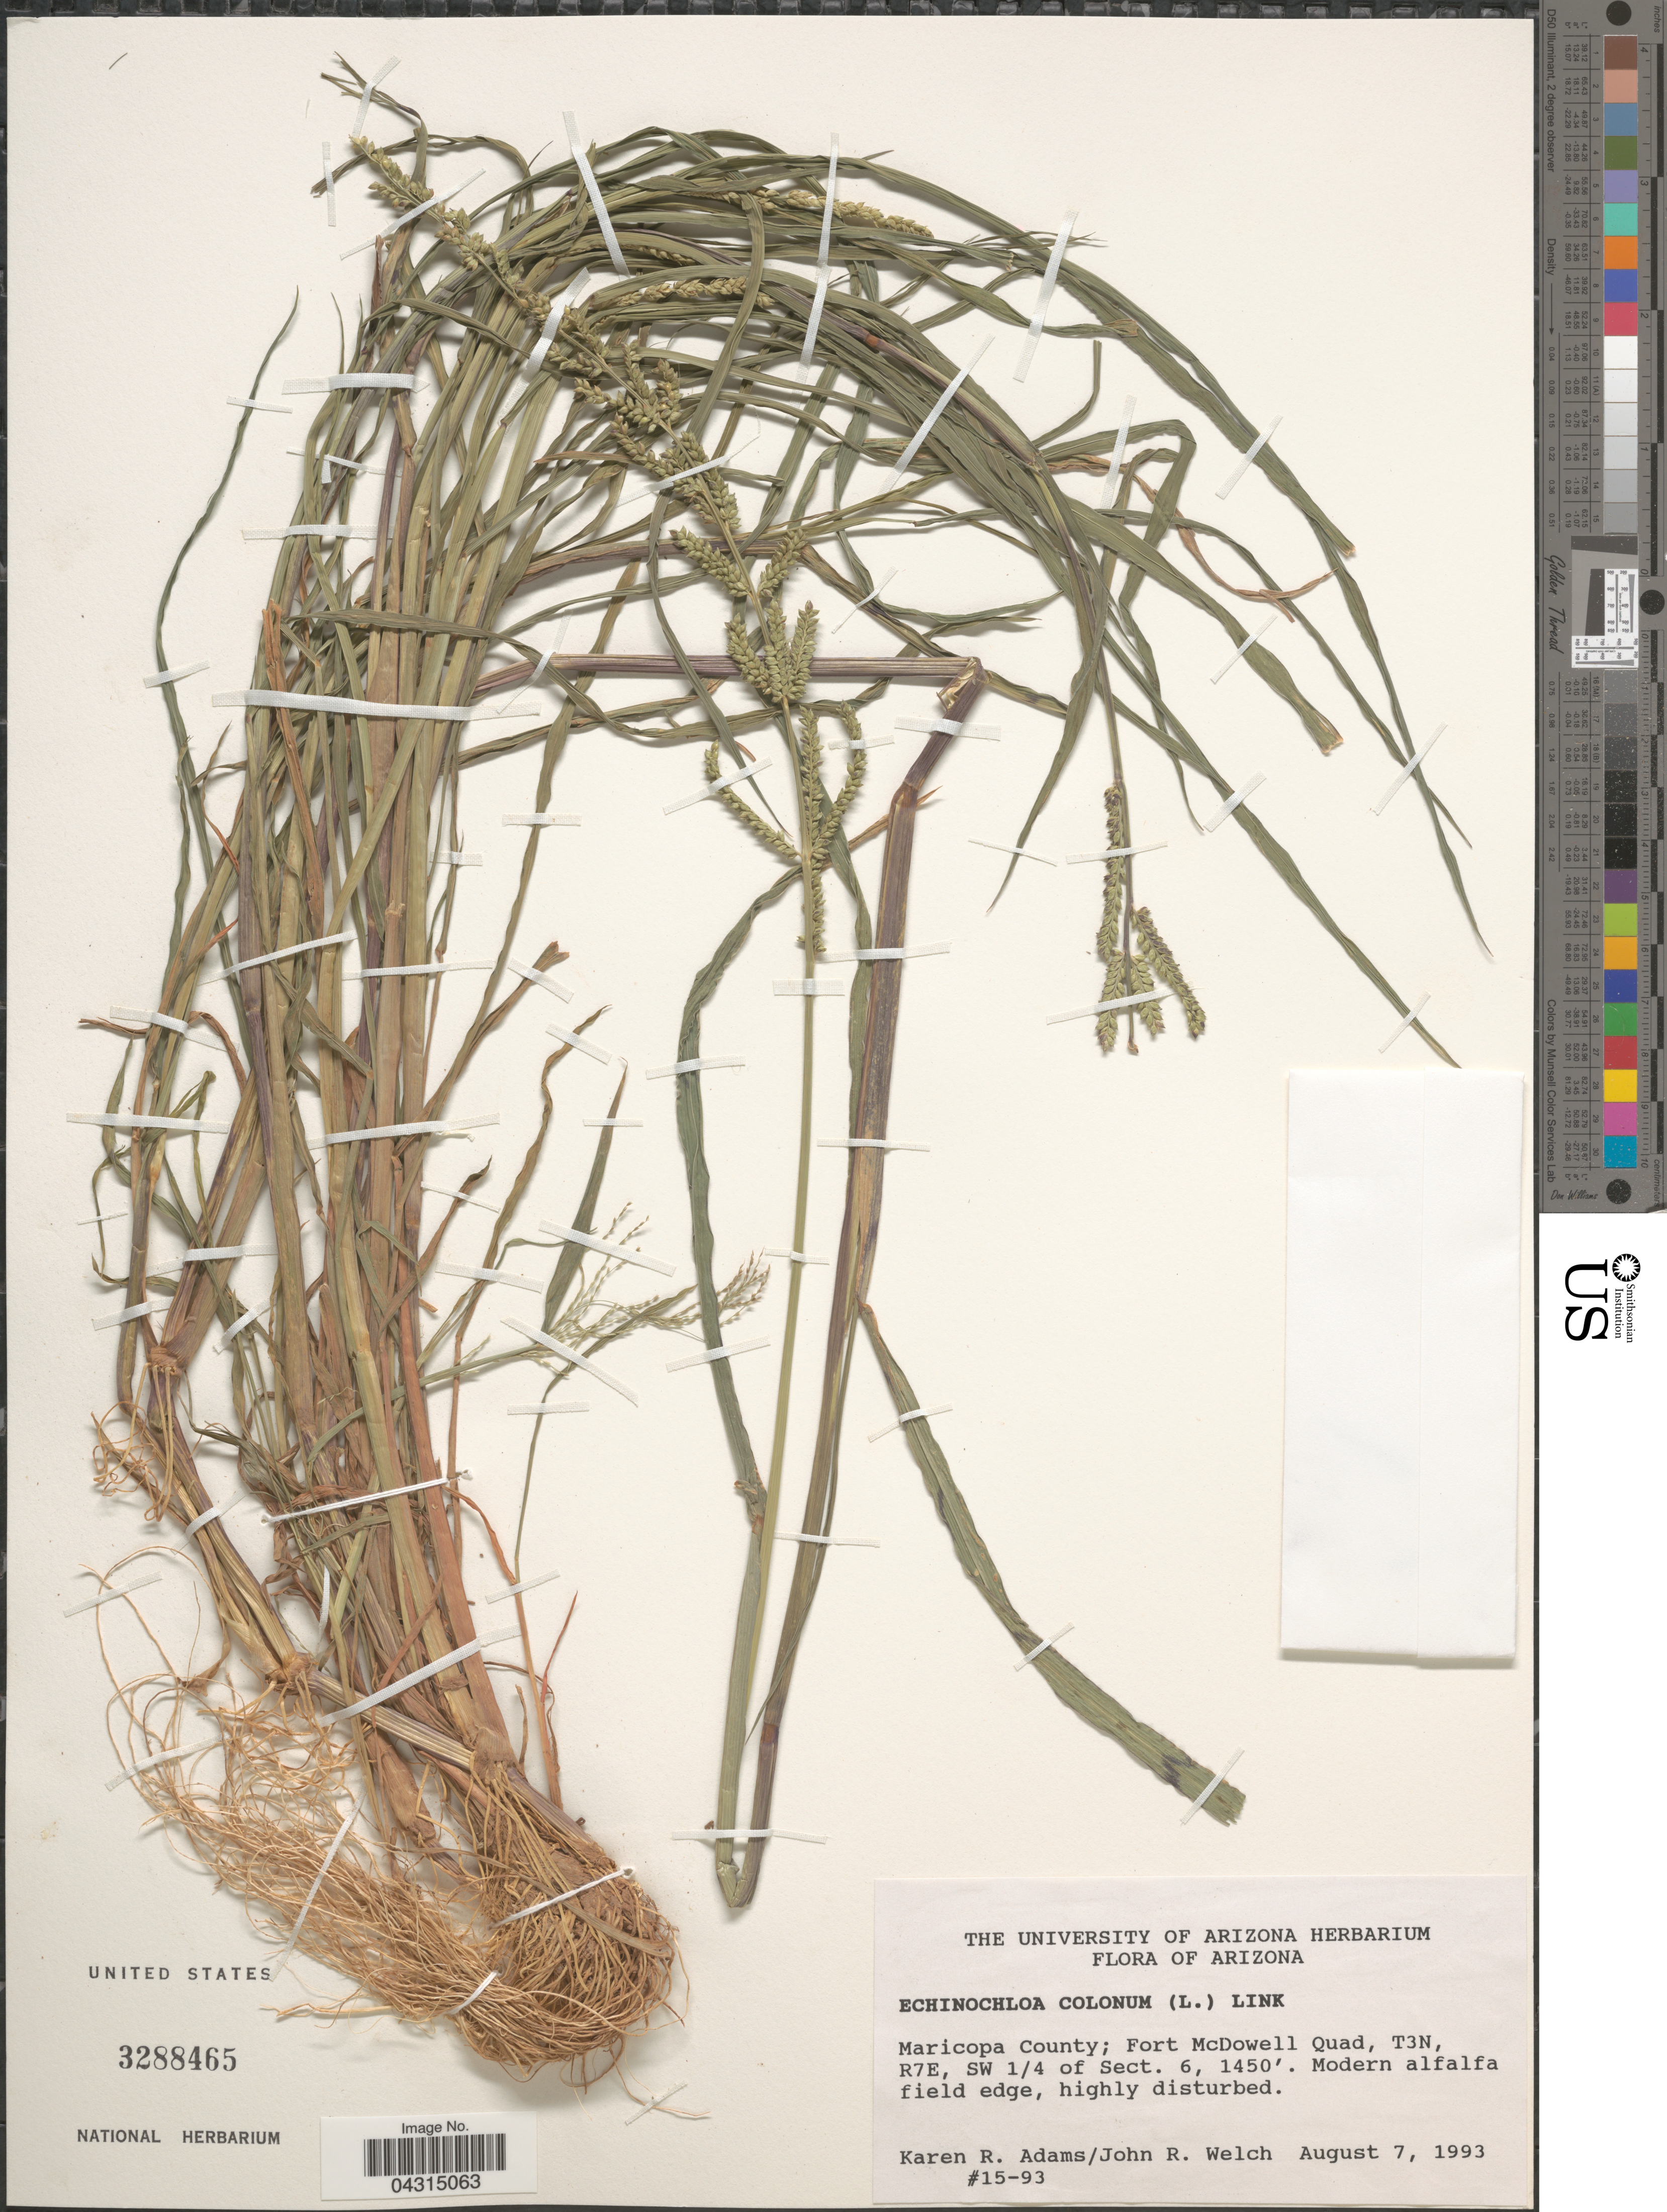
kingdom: Plantae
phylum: Tracheophyta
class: Liliopsida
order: Poales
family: Poaceae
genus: Echinochloa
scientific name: Echinochloa colona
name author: (L.) Link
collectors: K. Adams & J. Welch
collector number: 15-93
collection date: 1993-08-07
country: United States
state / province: Arizona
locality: Maricopa County; Fort McDowell Quad, T3N, R7E, SW ¼ of Sect. 6.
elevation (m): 442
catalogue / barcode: US 3288465